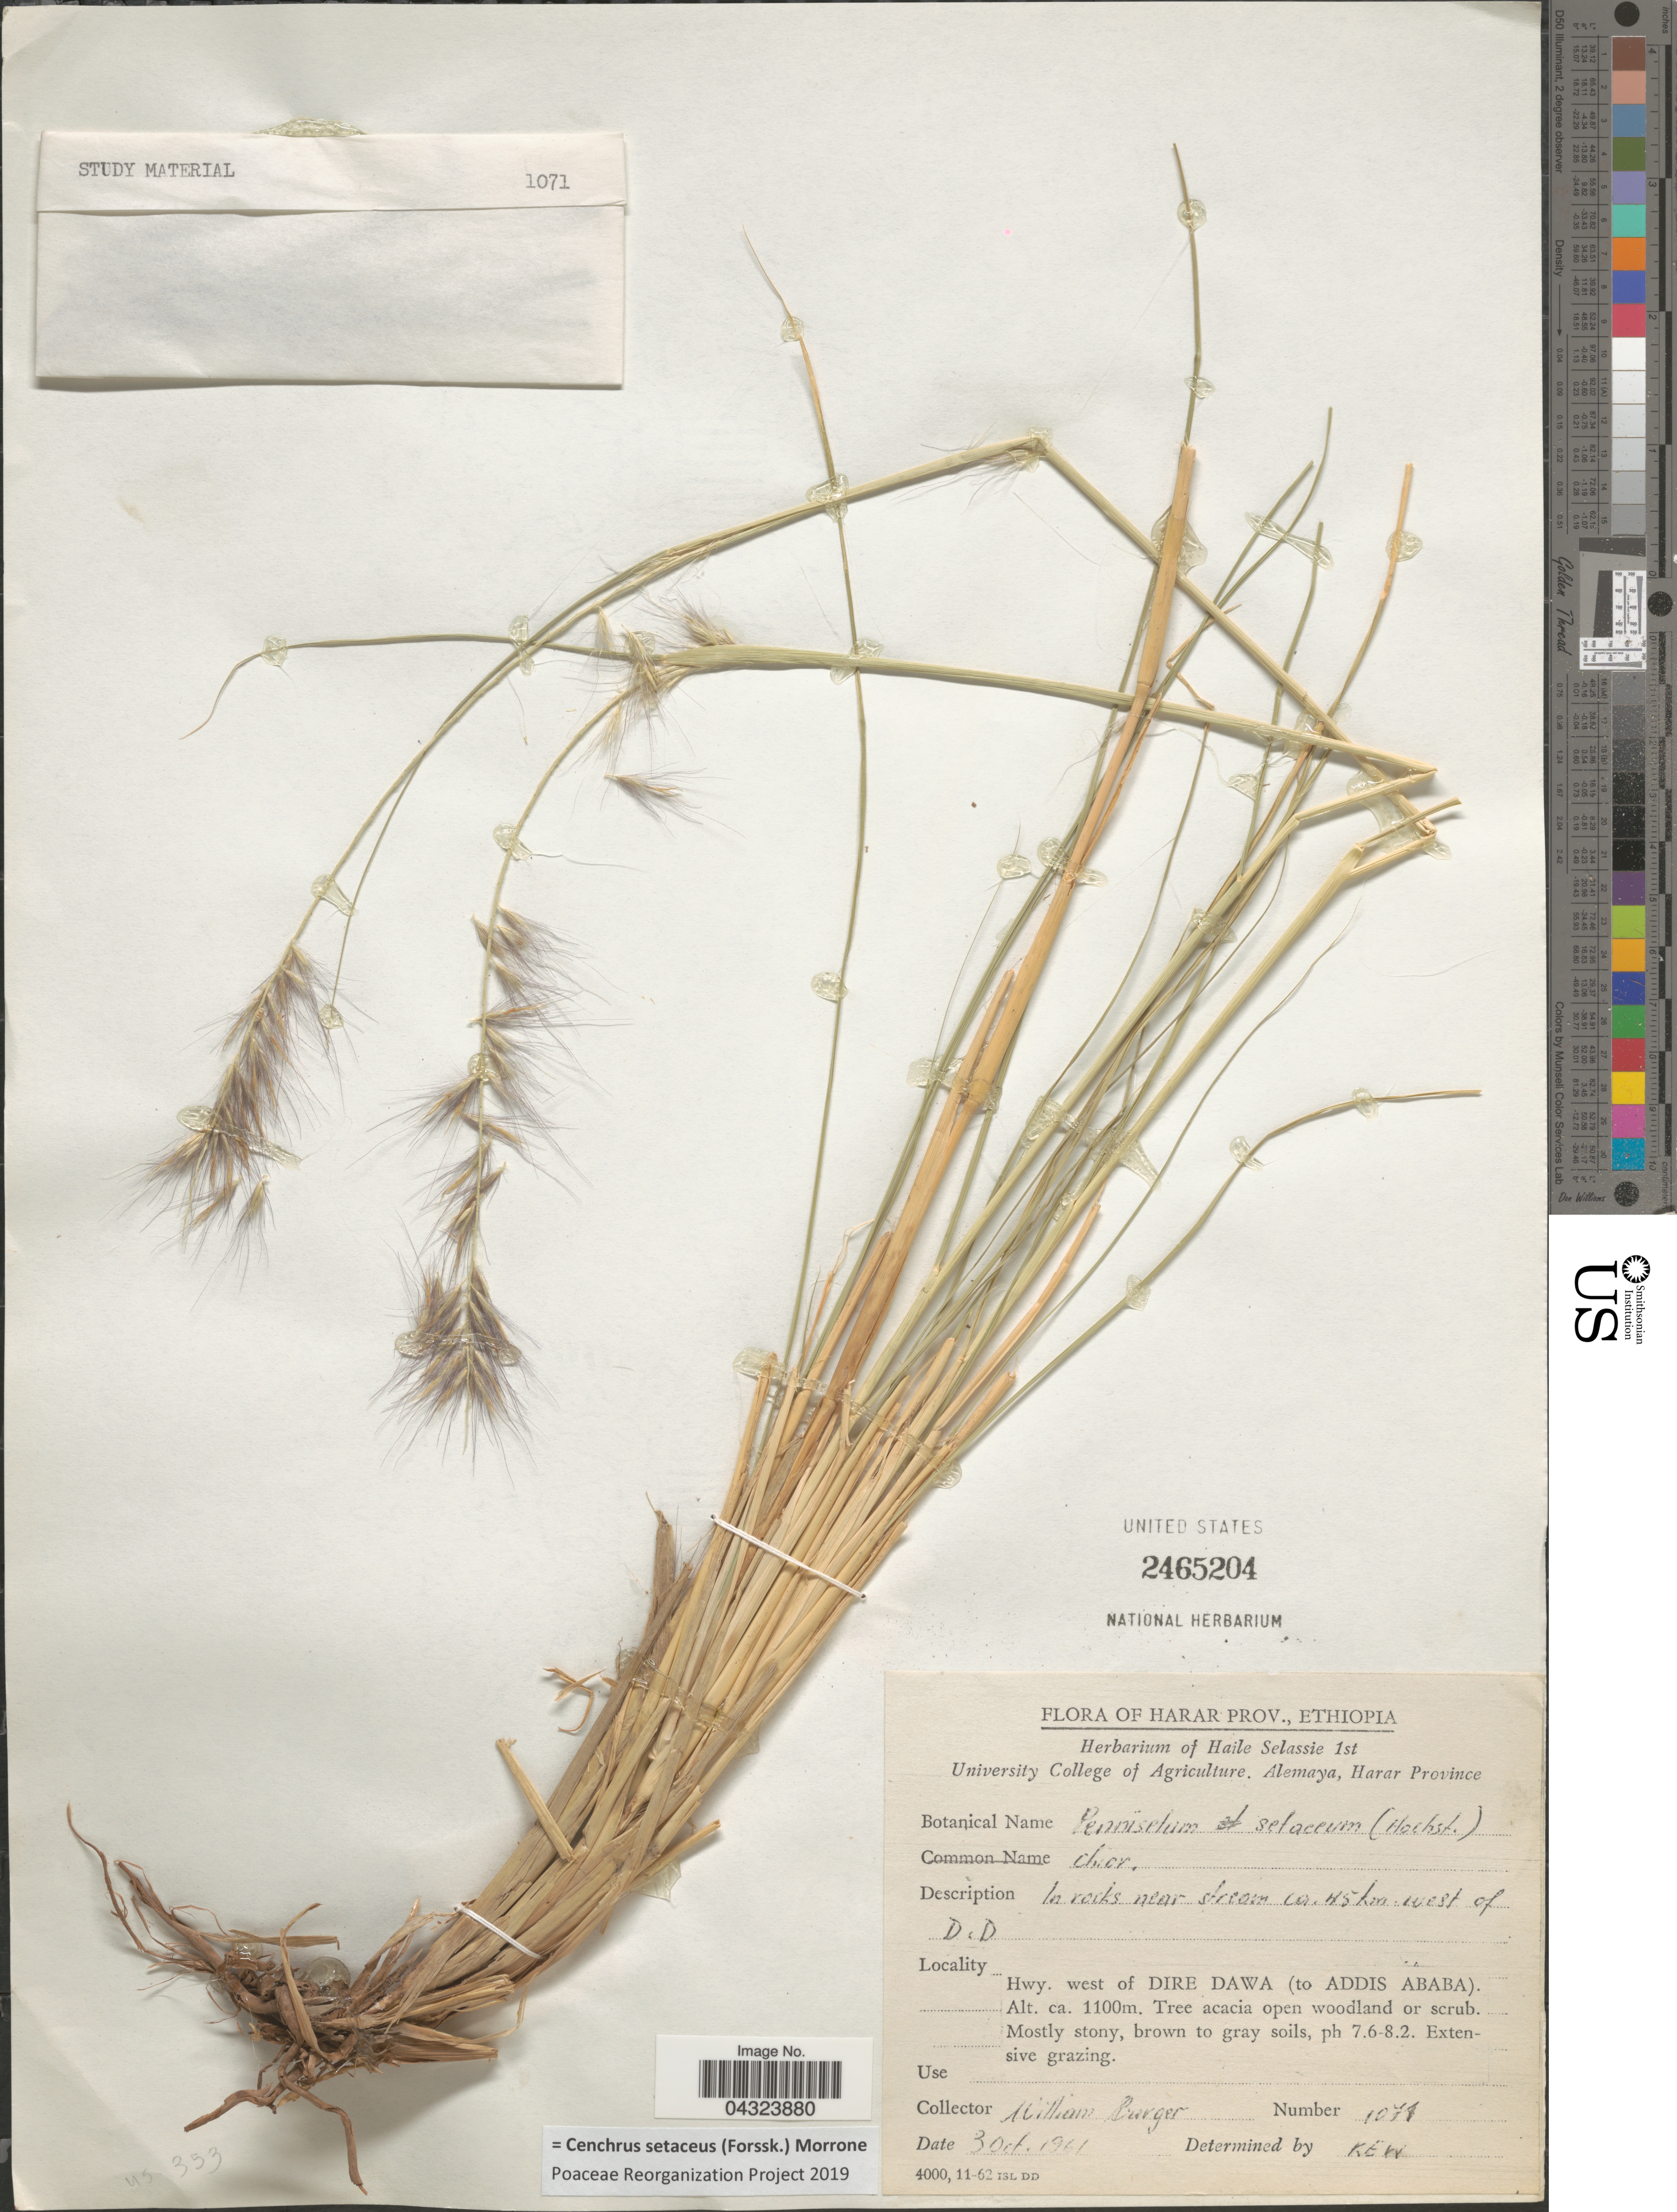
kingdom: Plantae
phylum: Tracheophyta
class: Liliopsida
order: Poales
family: Poaceae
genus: Cenchrus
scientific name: Cenchrus setaceus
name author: (Forssk.) Morrone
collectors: W. Burger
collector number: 1077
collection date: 1961-10-03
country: Ethiopia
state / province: Dire Dawa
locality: La rocks near stream ca. 45 km west of D.D. Hwy. west of Dire Dawa (to Addis Ababa).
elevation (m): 1100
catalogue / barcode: US 2465204